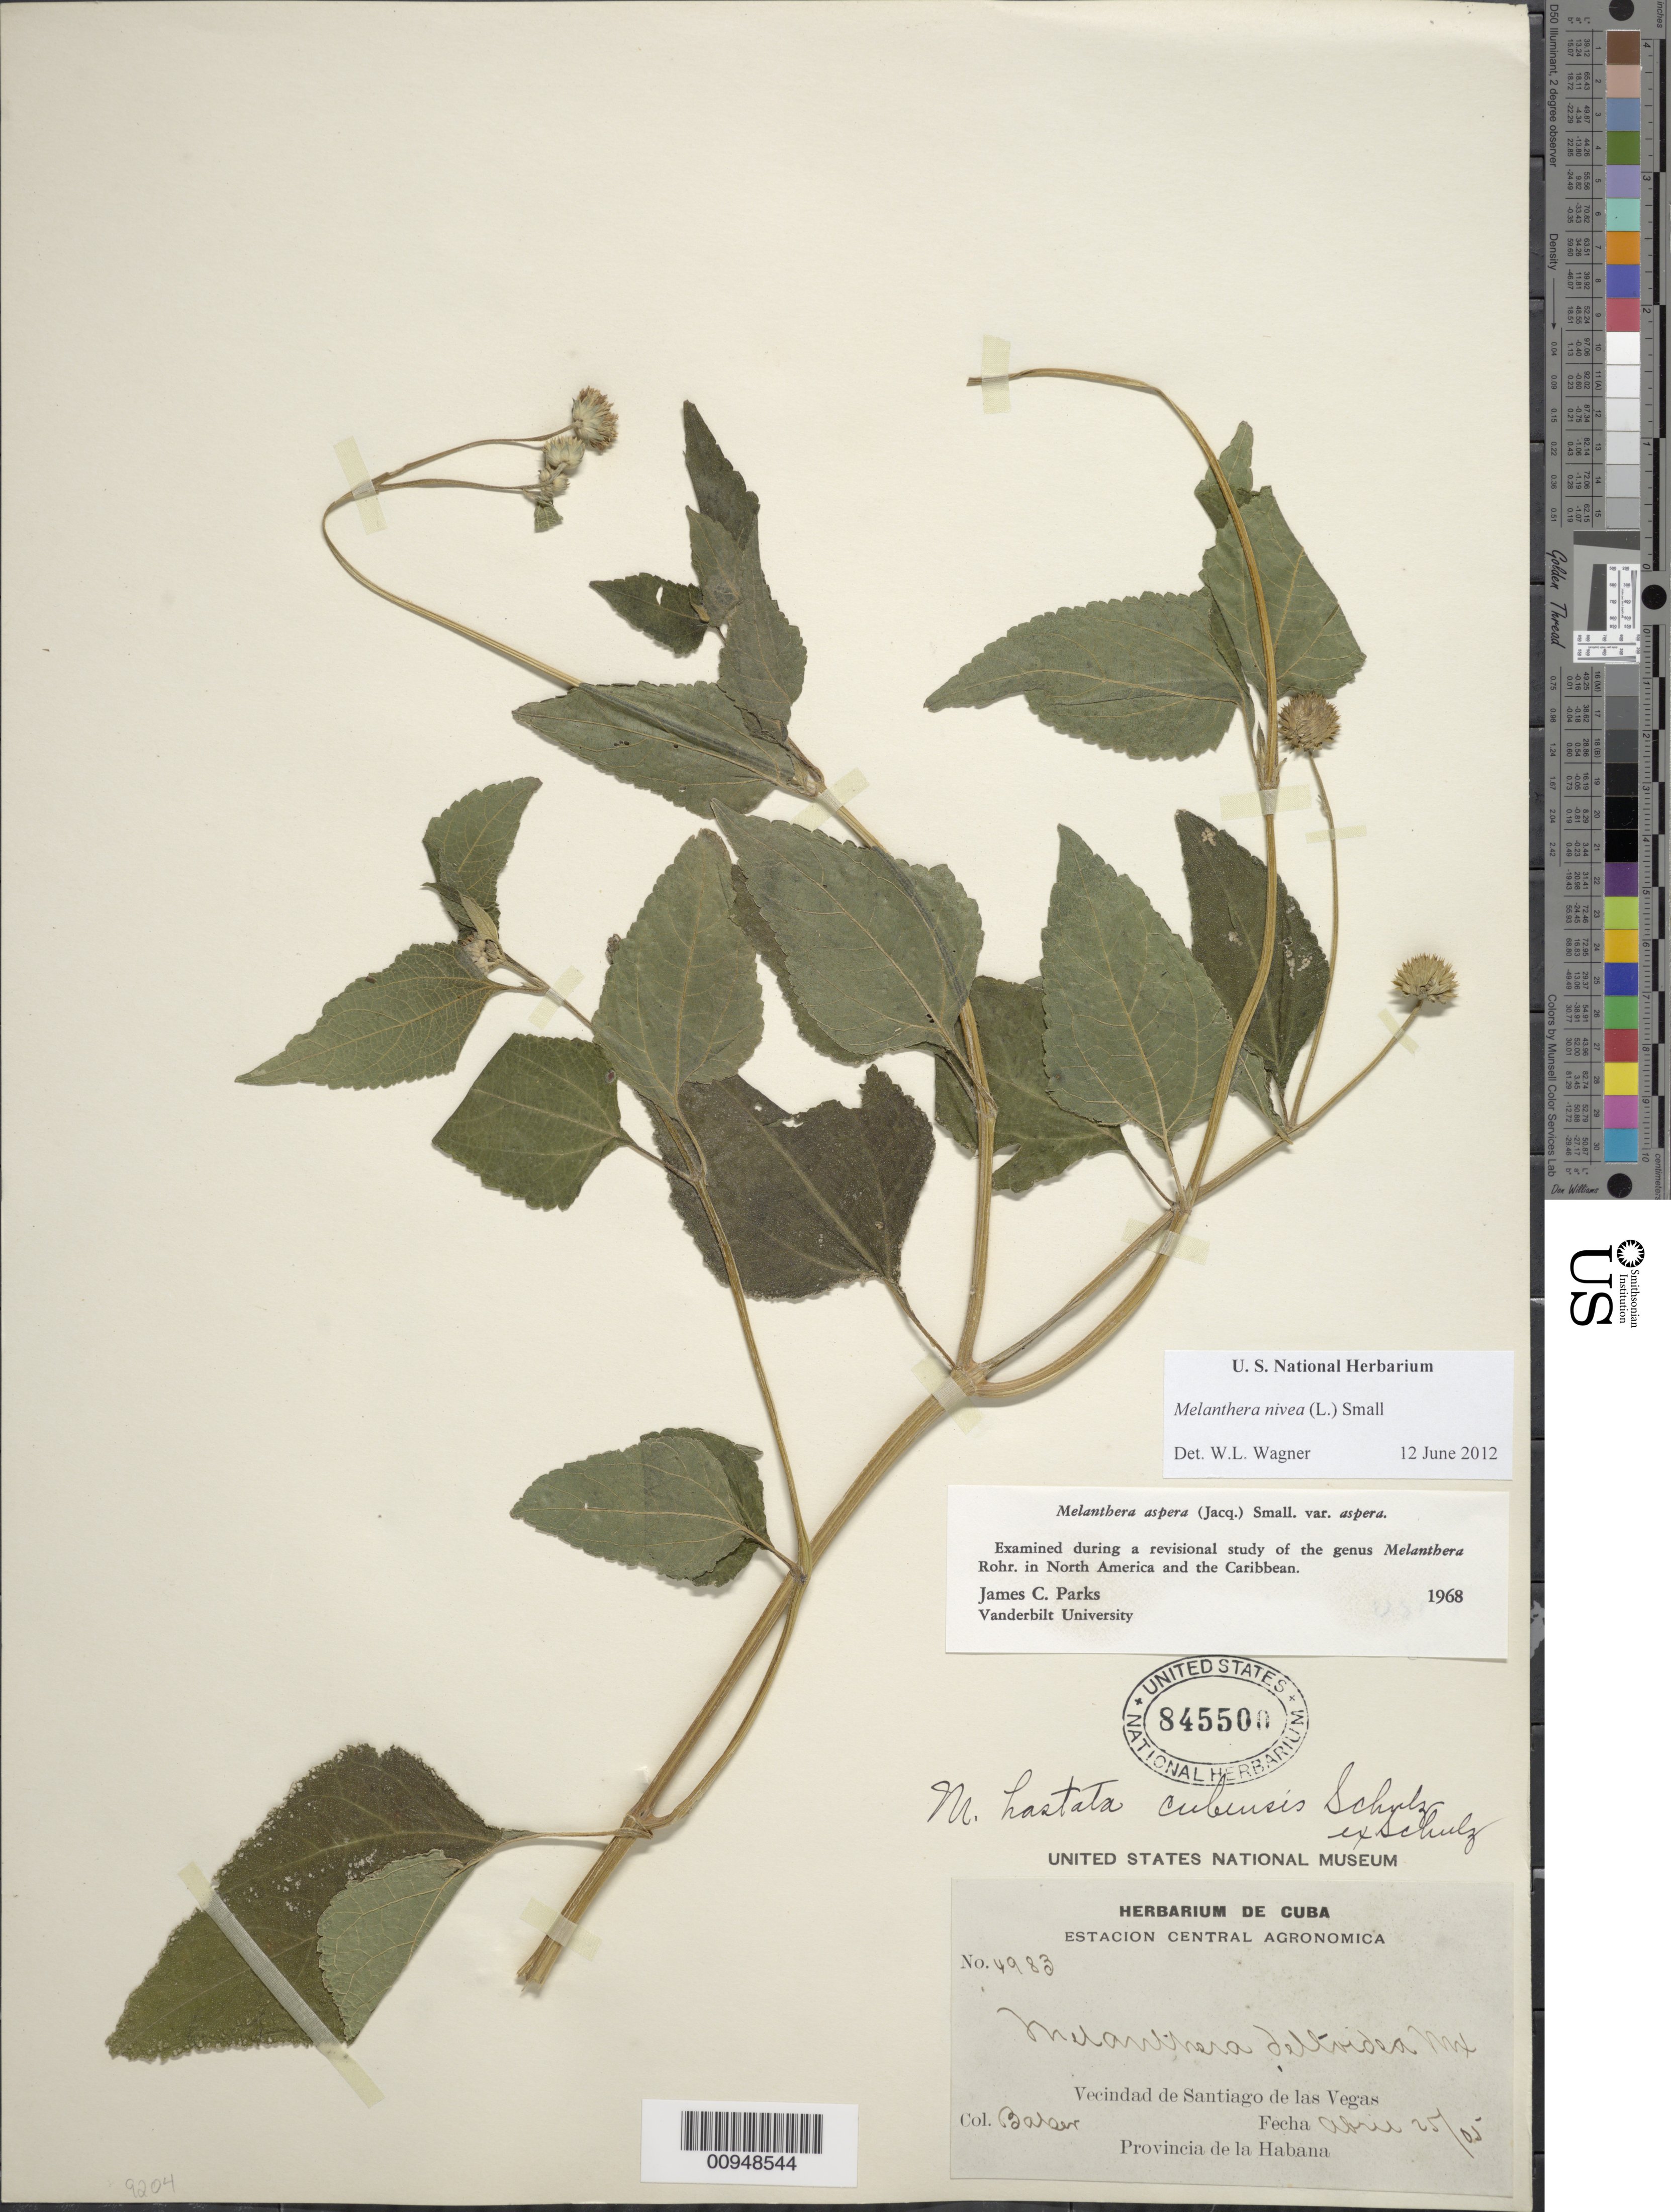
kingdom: Plantae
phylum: Tracheophyta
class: Magnoliopsida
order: Asterales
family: Asteraceae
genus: Melanthera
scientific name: Melanthera nivea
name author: (L.) Small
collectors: C. F. Baker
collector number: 4983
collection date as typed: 25 Apr 1905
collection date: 1905-04-25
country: Cuba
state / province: La Habana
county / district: Municipio Boyeros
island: Cuba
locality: Santiago de las Vegas (vecindad de)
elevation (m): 97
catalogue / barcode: US 845500